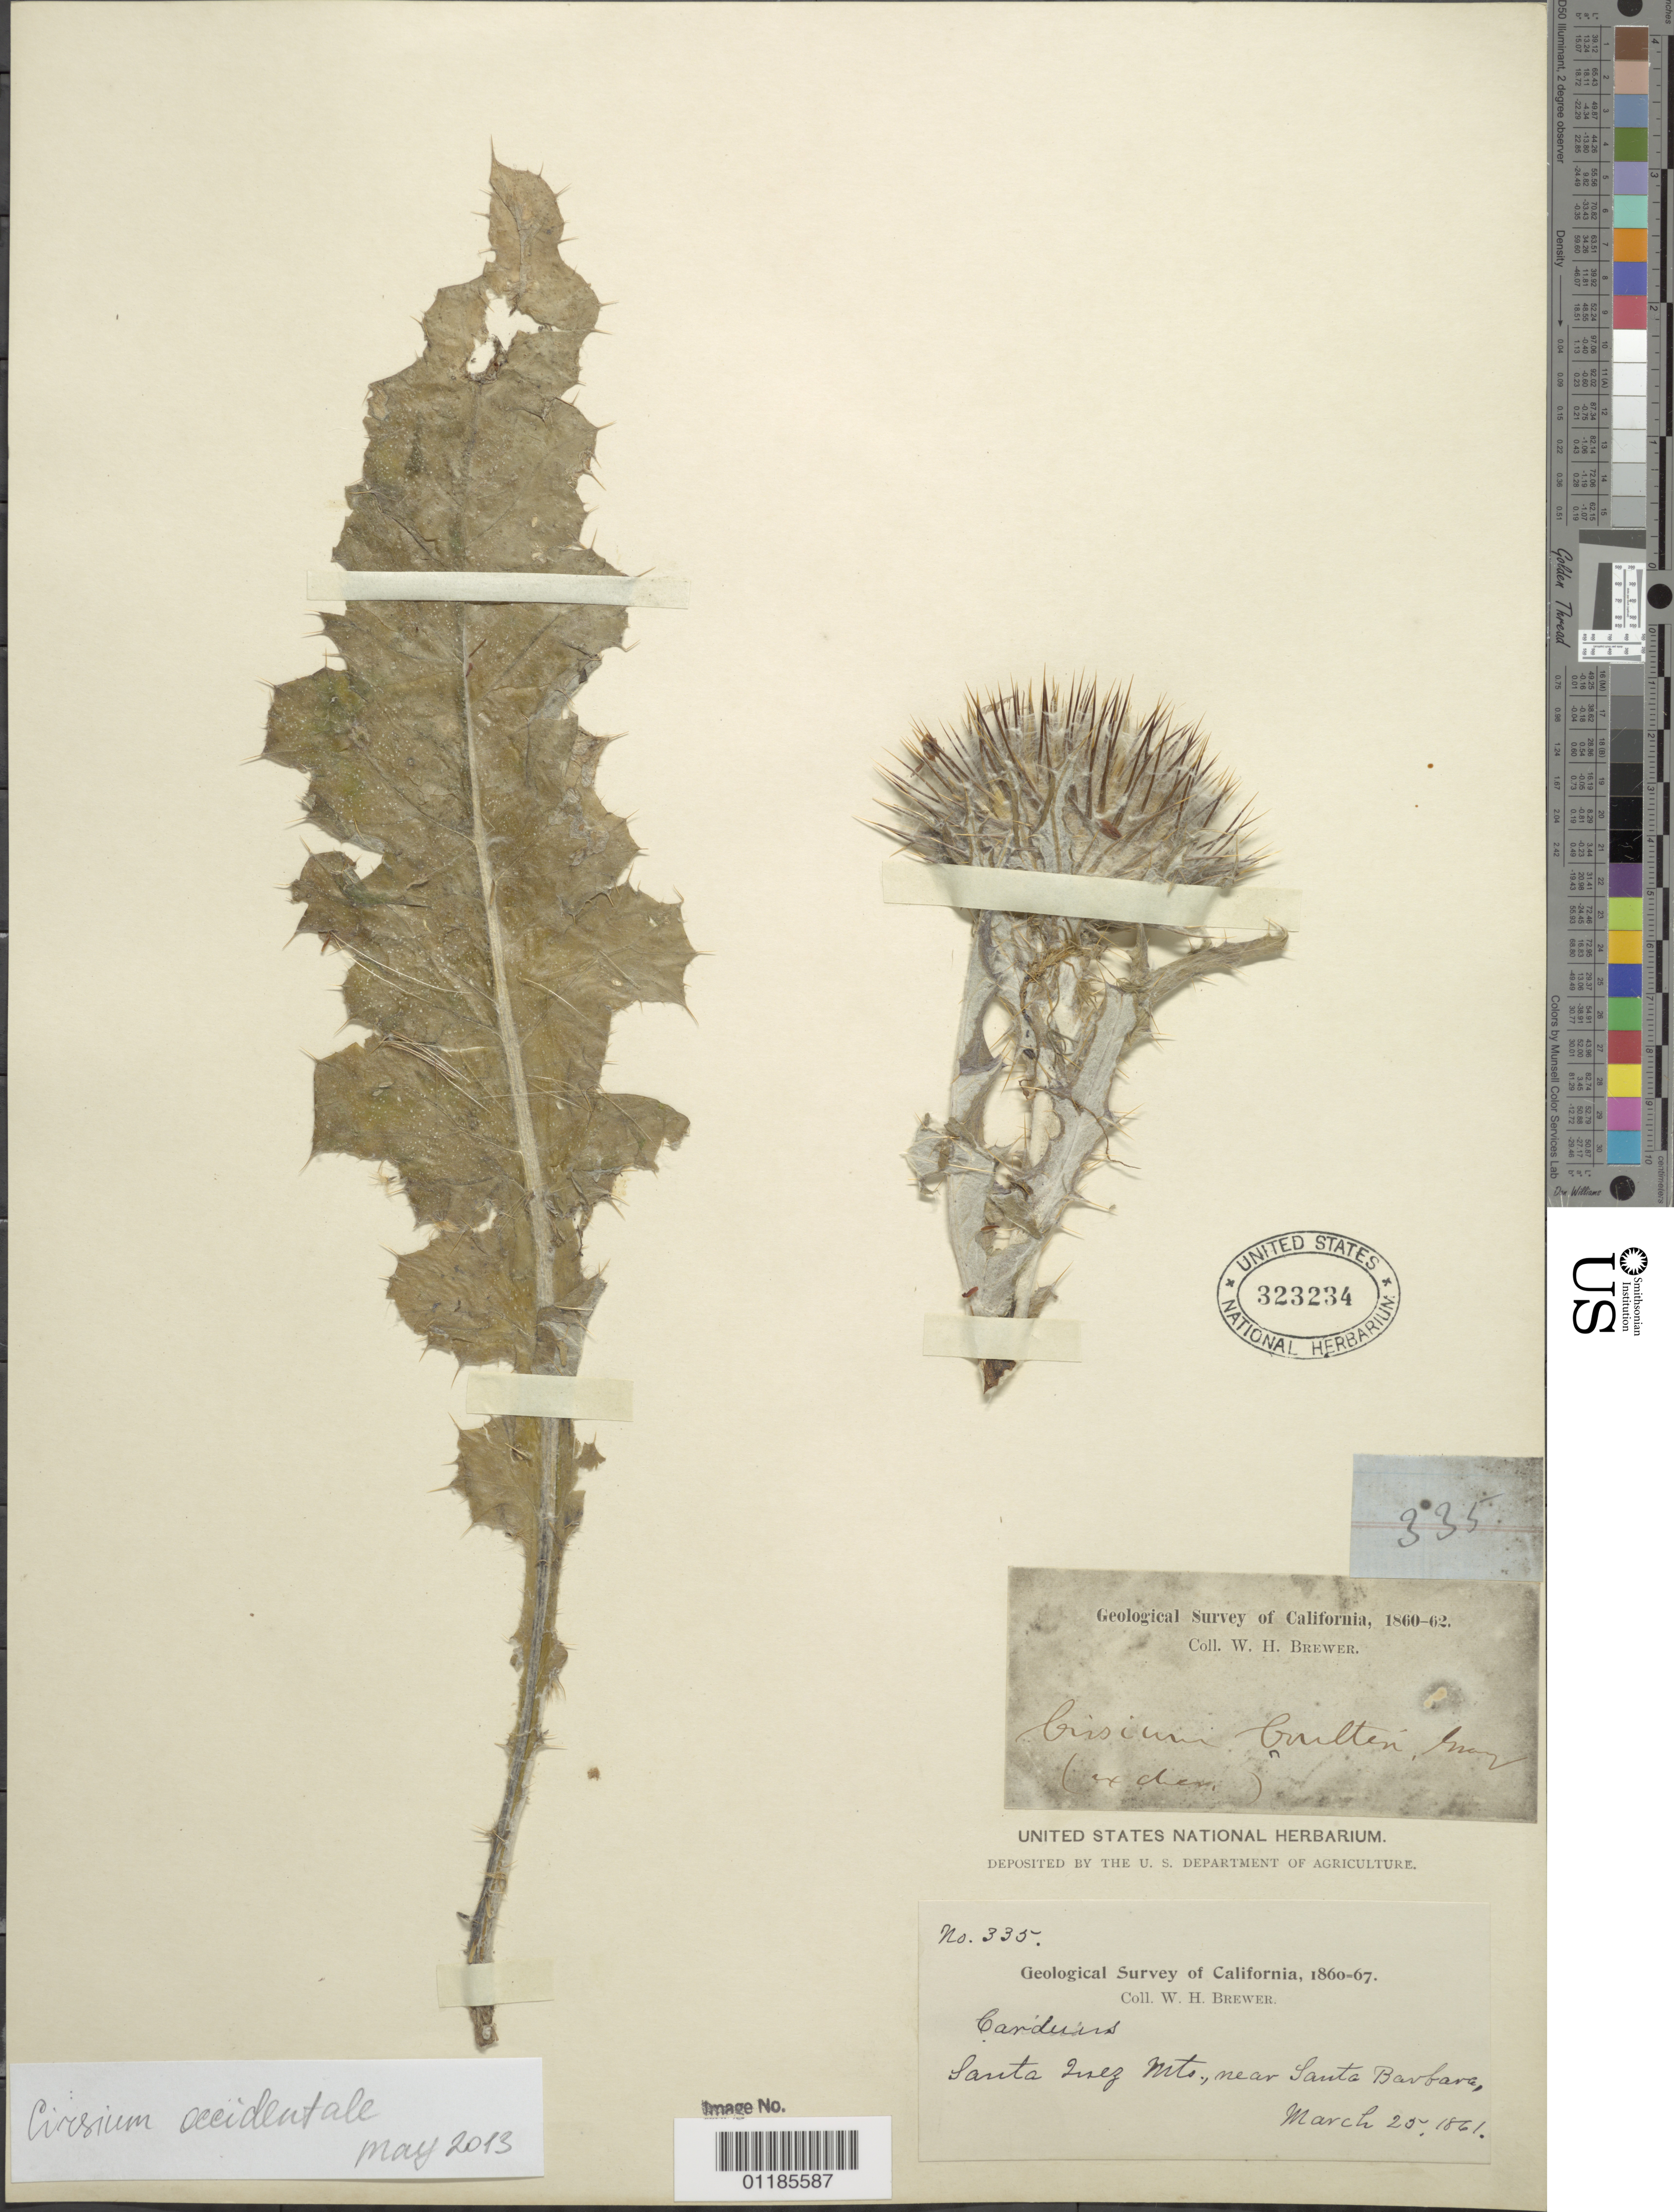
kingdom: Plantae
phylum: Tracheophyta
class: Magnoliopsida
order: Asterales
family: Asteraceae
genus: Cirsium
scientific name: Cirsium occidentale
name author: (Nutt.) Jeps.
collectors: W. H. Brewer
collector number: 335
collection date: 1861-03-25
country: United States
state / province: California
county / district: Santa Barbara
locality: Santa Ynez Mts, near Santa Barbara.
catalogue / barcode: US 323234